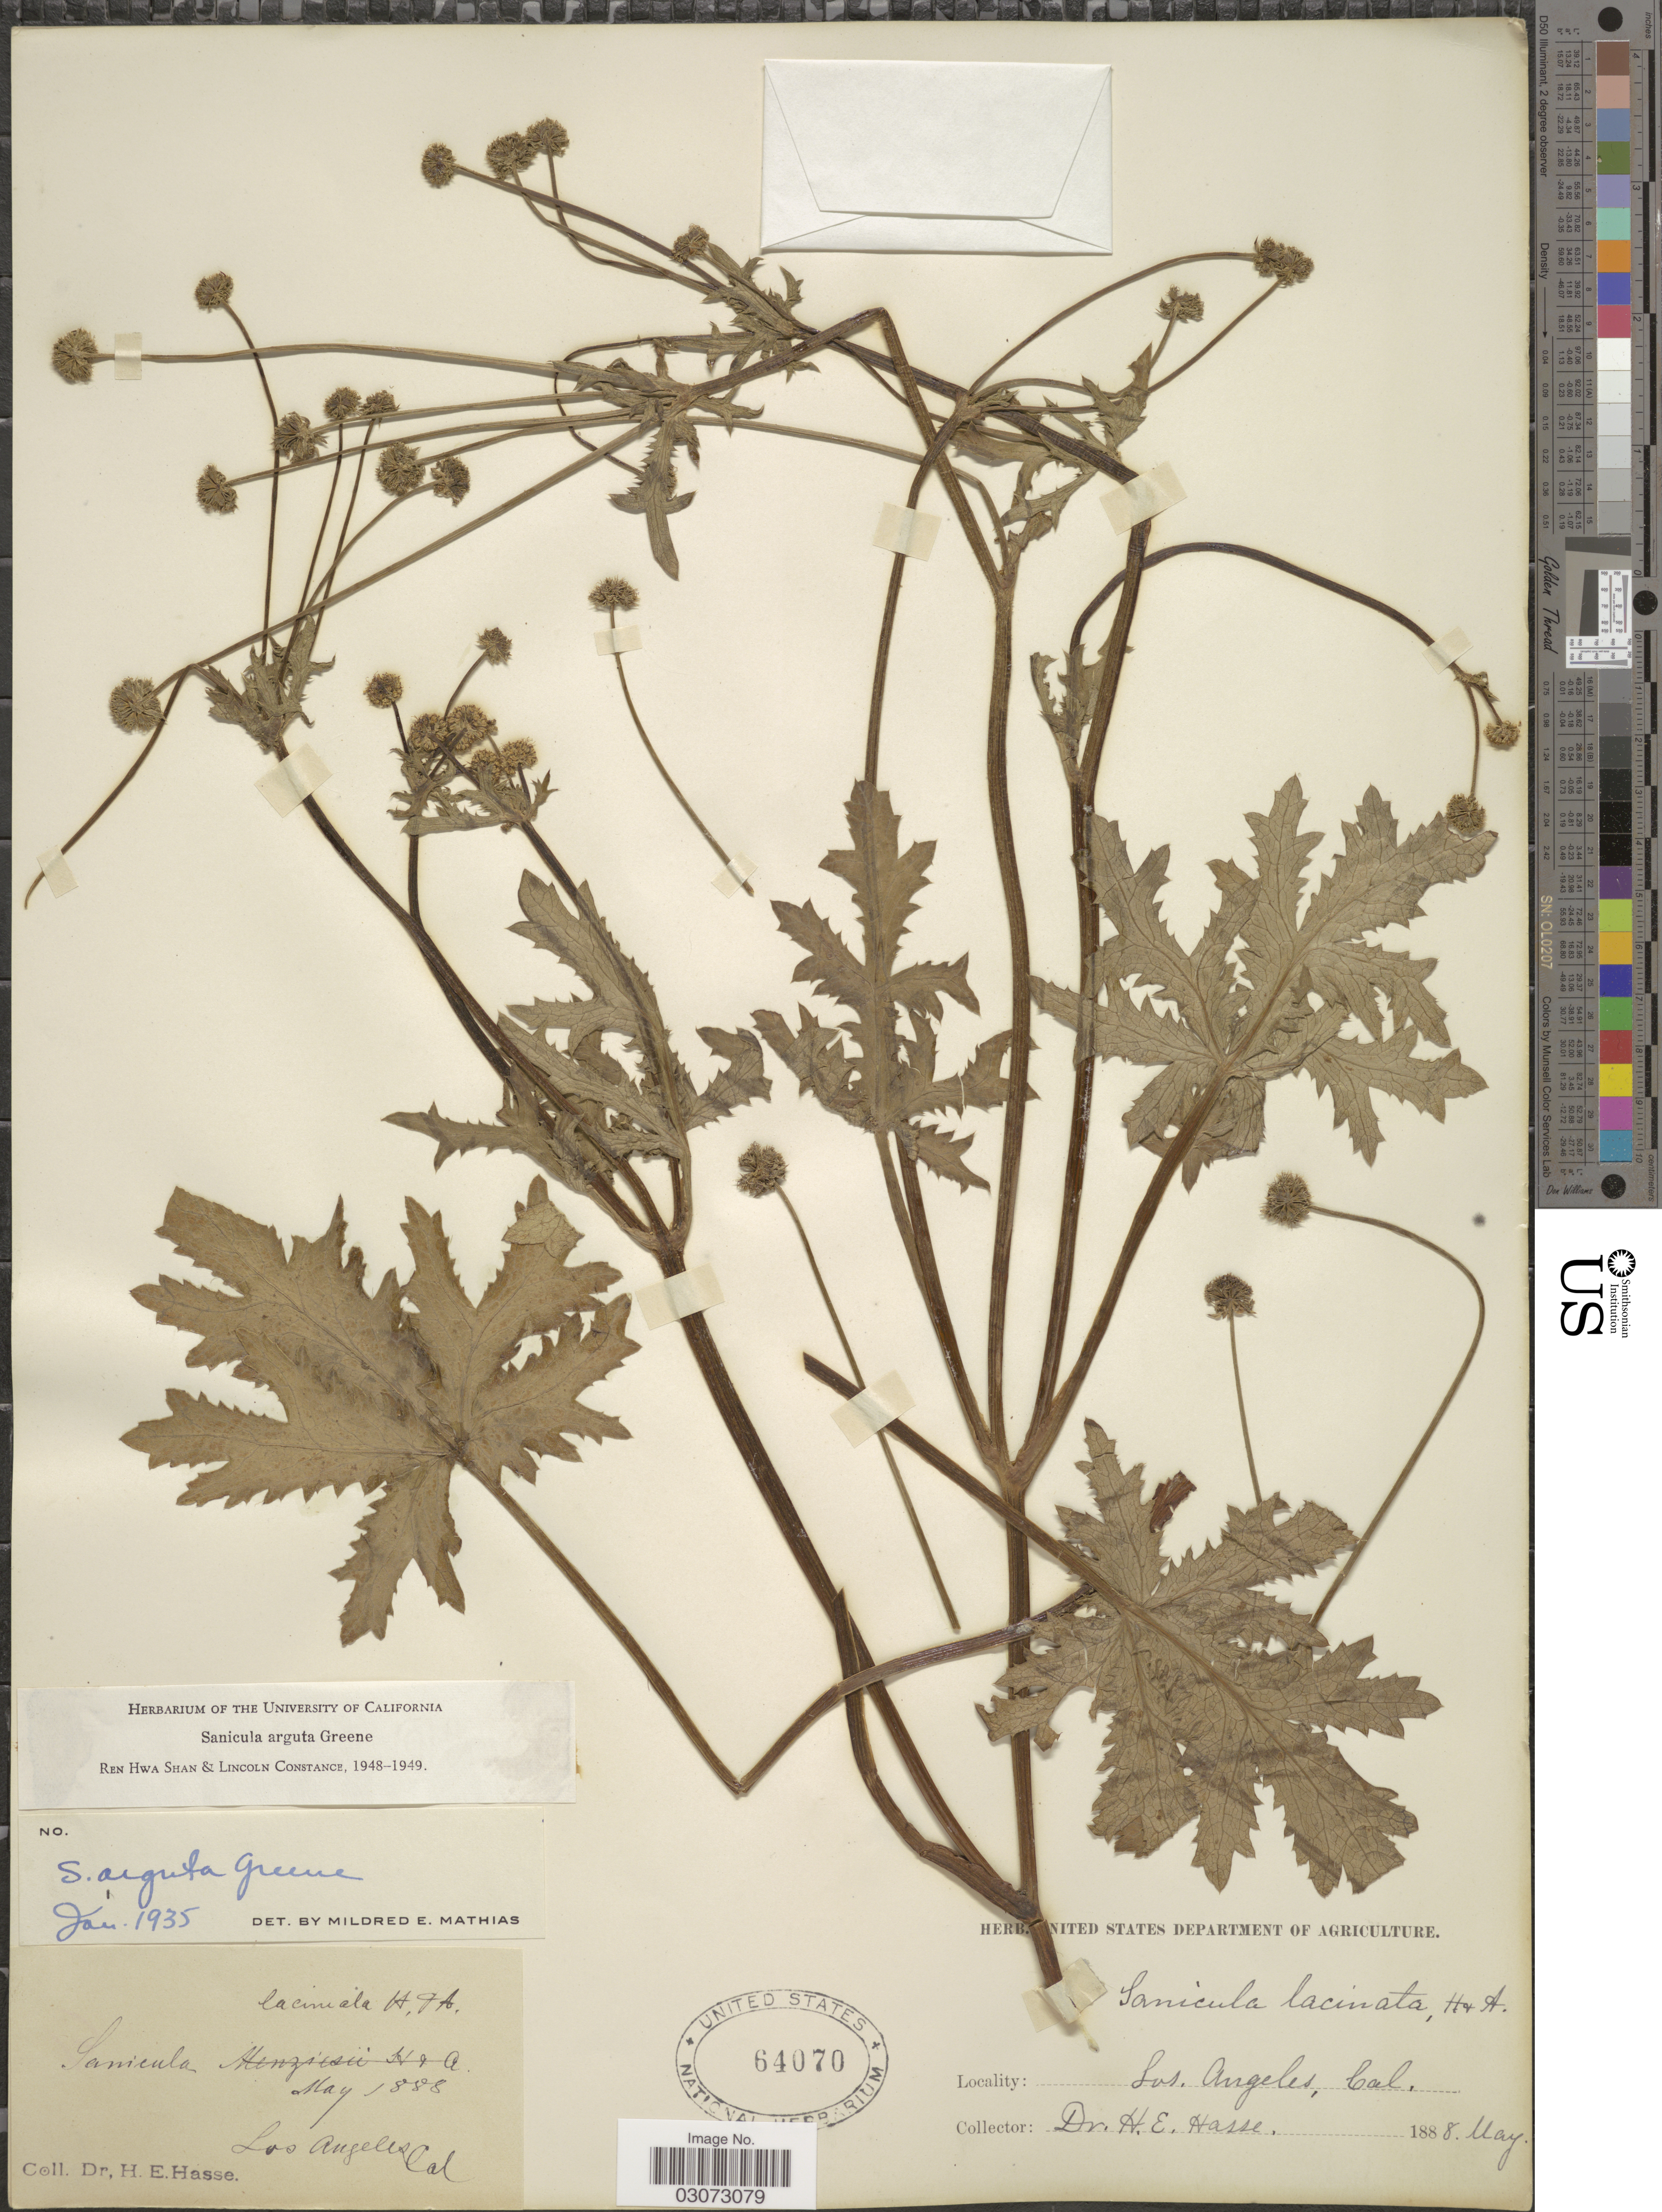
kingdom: Plantae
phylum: Tracheophyta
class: Magnoliopsida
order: Apiales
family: Apiaceae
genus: Sanicula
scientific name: Sanicula arguta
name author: Greene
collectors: H. E. Hasse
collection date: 1888-05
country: United States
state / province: California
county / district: Los Angeles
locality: Los Angeles, Cal.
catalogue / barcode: US 64070